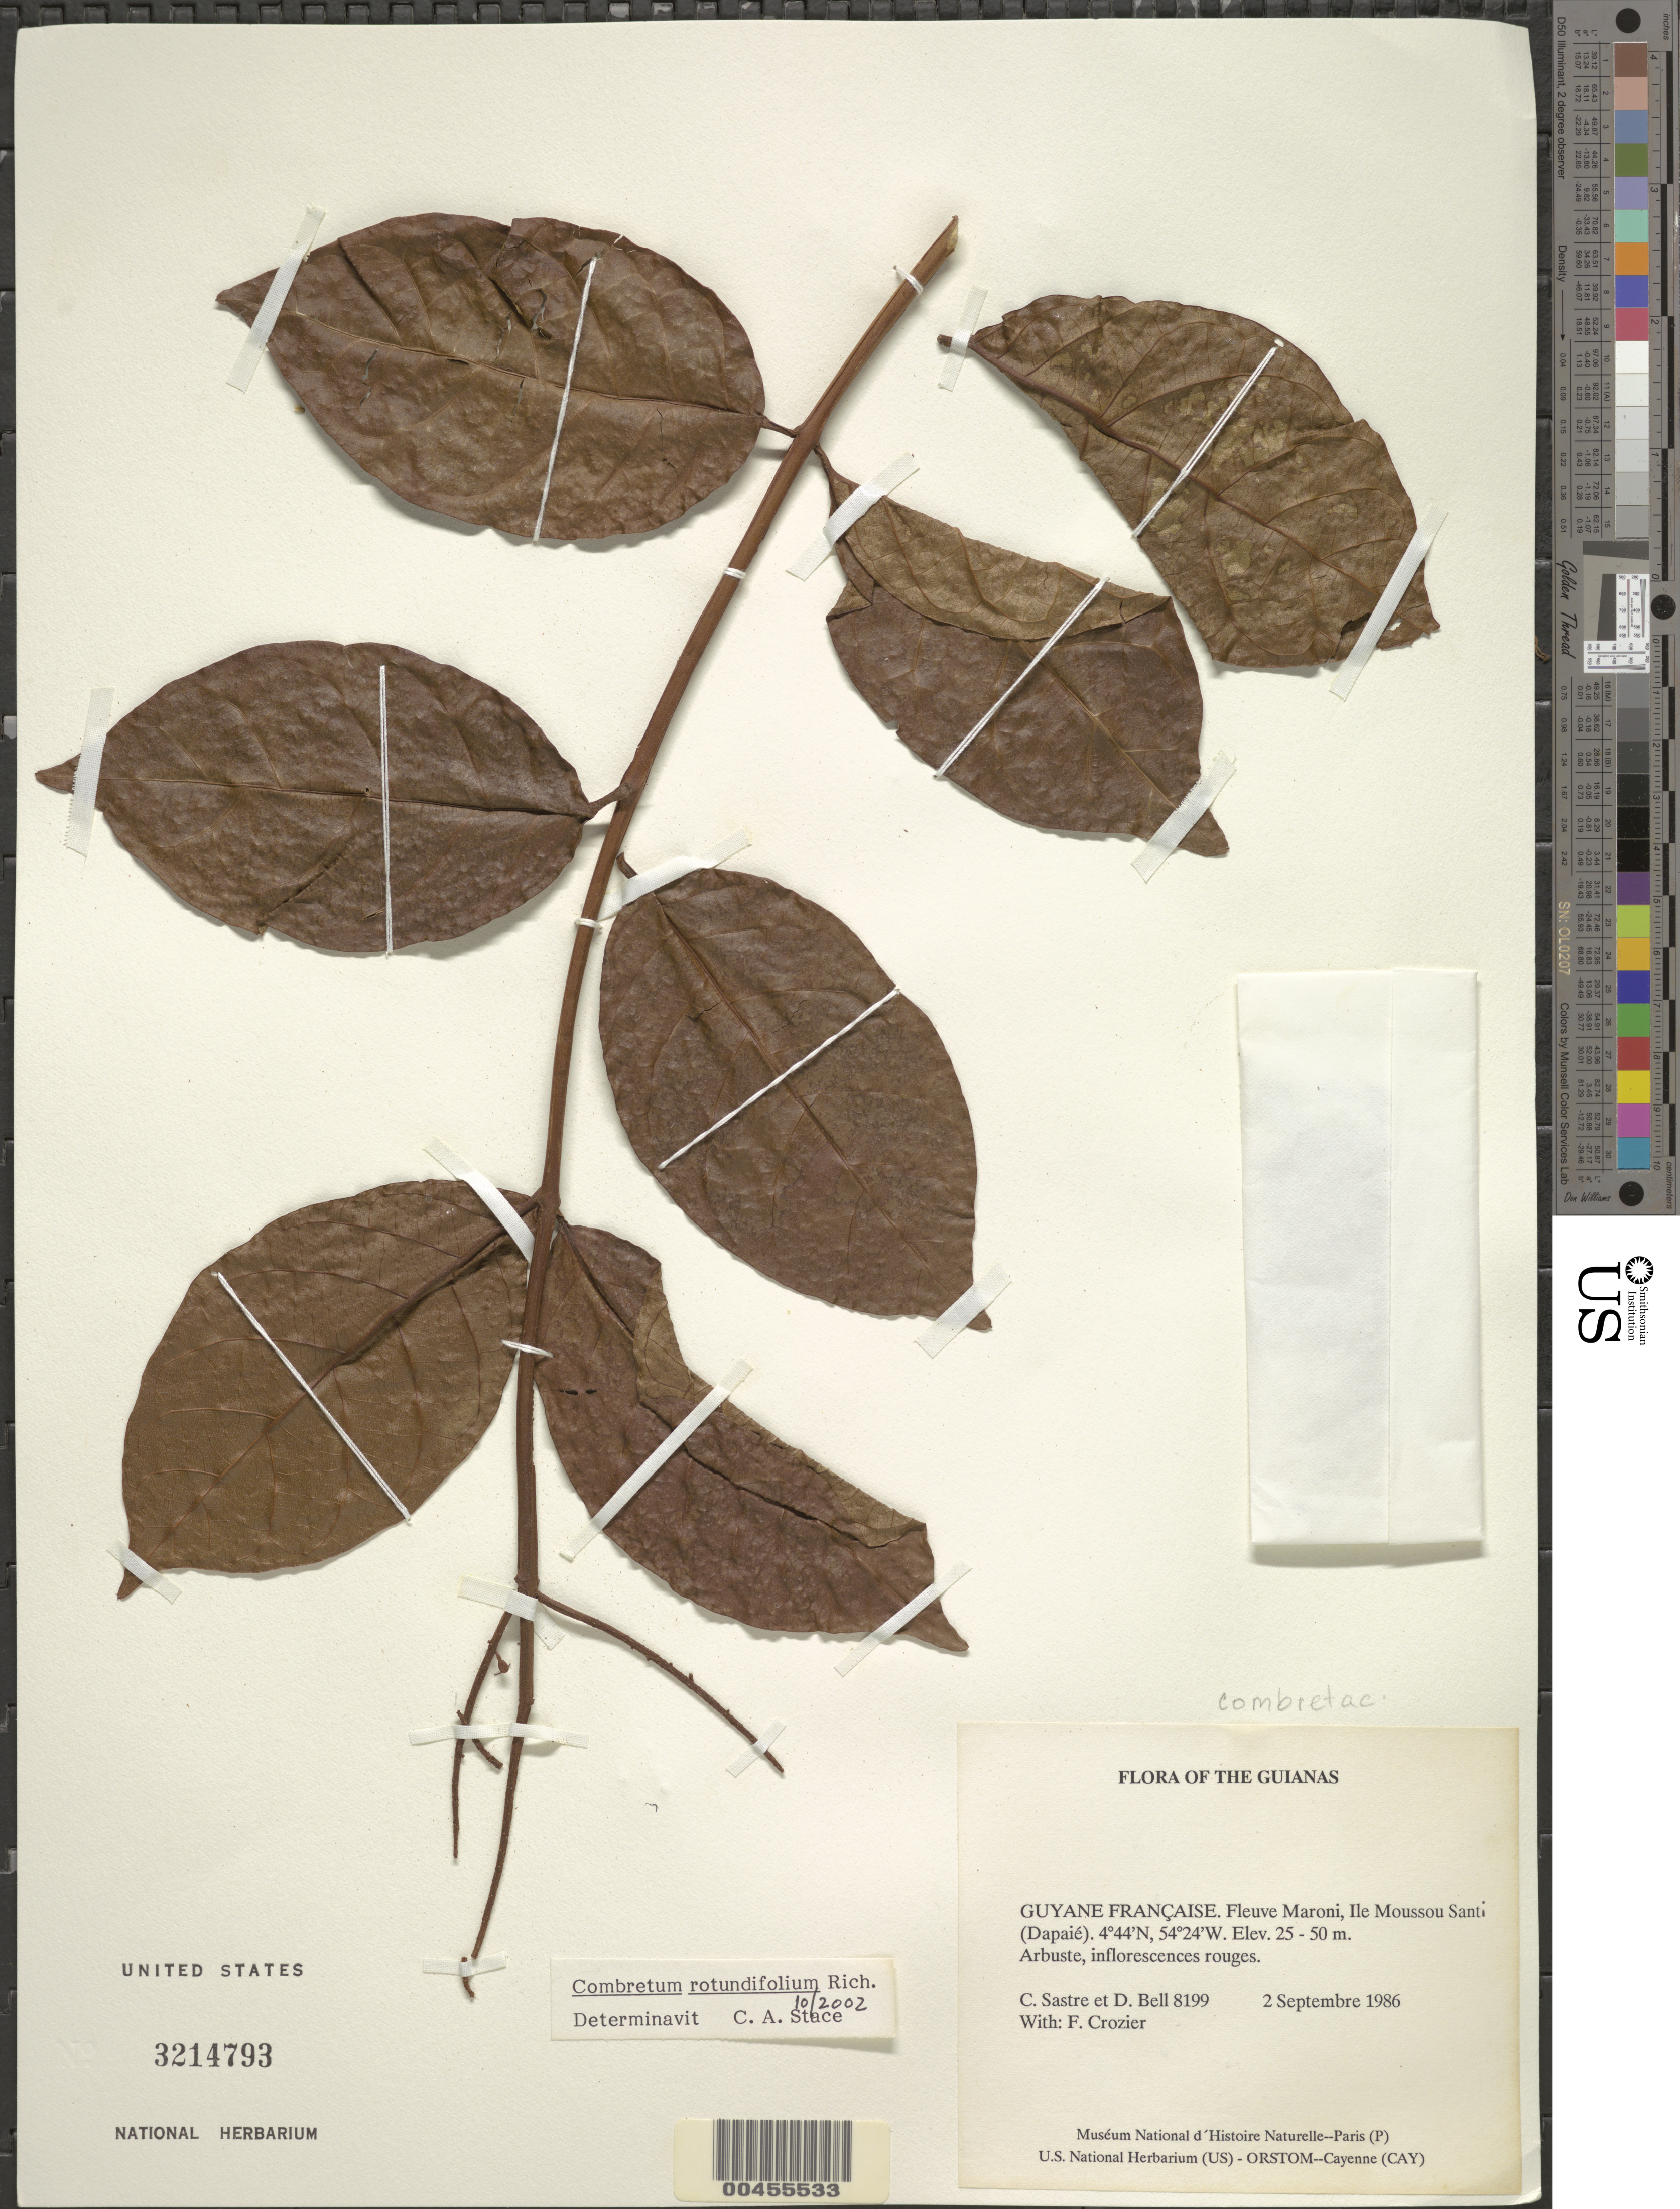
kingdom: Plantae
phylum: Tracheophyta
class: Magnoliopsida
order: Myrtales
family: Combretaceae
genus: Combretum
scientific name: Combretum rotundifolium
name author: Rich.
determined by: Stace, C. A.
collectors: C. H. L. Sastre, D. A. Bell & F. Crozier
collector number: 8199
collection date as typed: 2 September 1986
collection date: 1986-09-02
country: French Guiana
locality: Fleuve Maroni, Ile Moussou Santi (Dapaié)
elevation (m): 25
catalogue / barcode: US 3214793